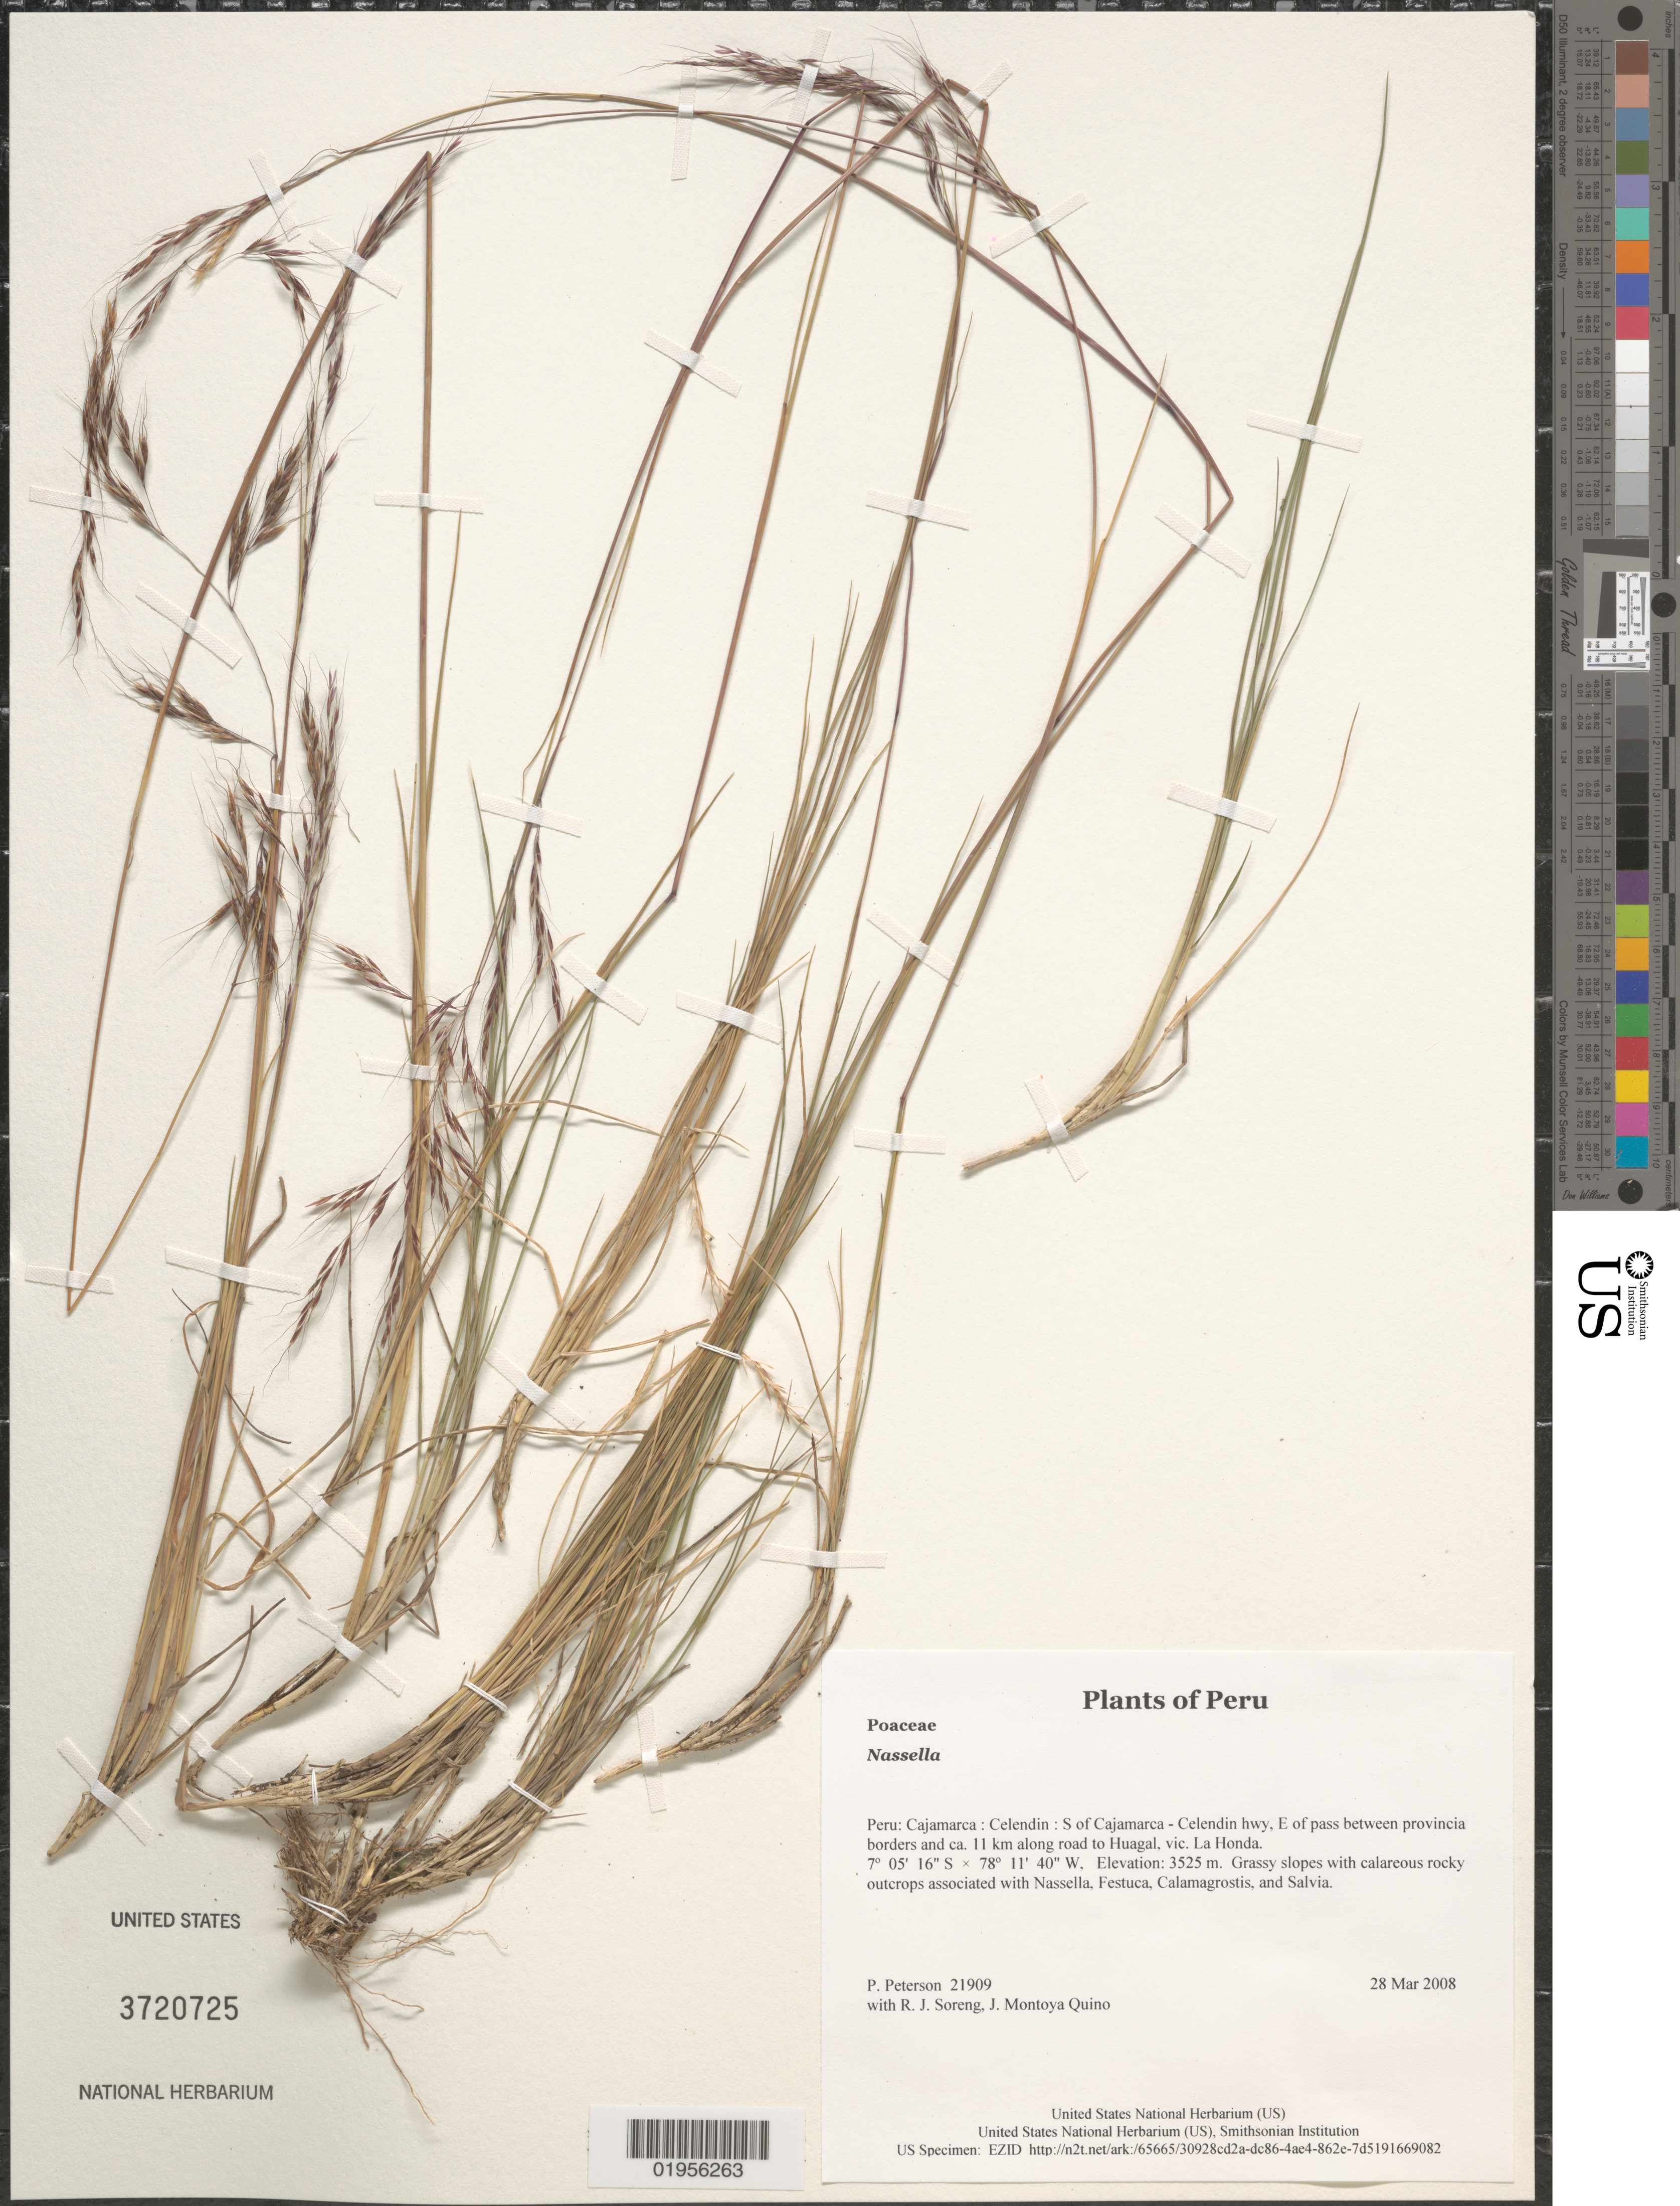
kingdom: Plantae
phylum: Tracheophyta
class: Liliopsida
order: Poales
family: Poaceae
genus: Nassella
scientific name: Nassella sp.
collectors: P. M. Peterson, R. J. Soreng & J. Montoya Quino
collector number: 21909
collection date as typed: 28 Mar 2008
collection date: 2008-03-28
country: Peru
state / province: Cajamarca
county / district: Celendín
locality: S of Cajamarca - Celendin hwy, E of pass between provincia borders and ca. 11 km along road to Huagal, vic. La Honda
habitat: Grassy slopes with calareous rocky outcrops associated with Nassella, Festuca, Calamagrostis, and Salvia.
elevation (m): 3525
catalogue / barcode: US 3720725